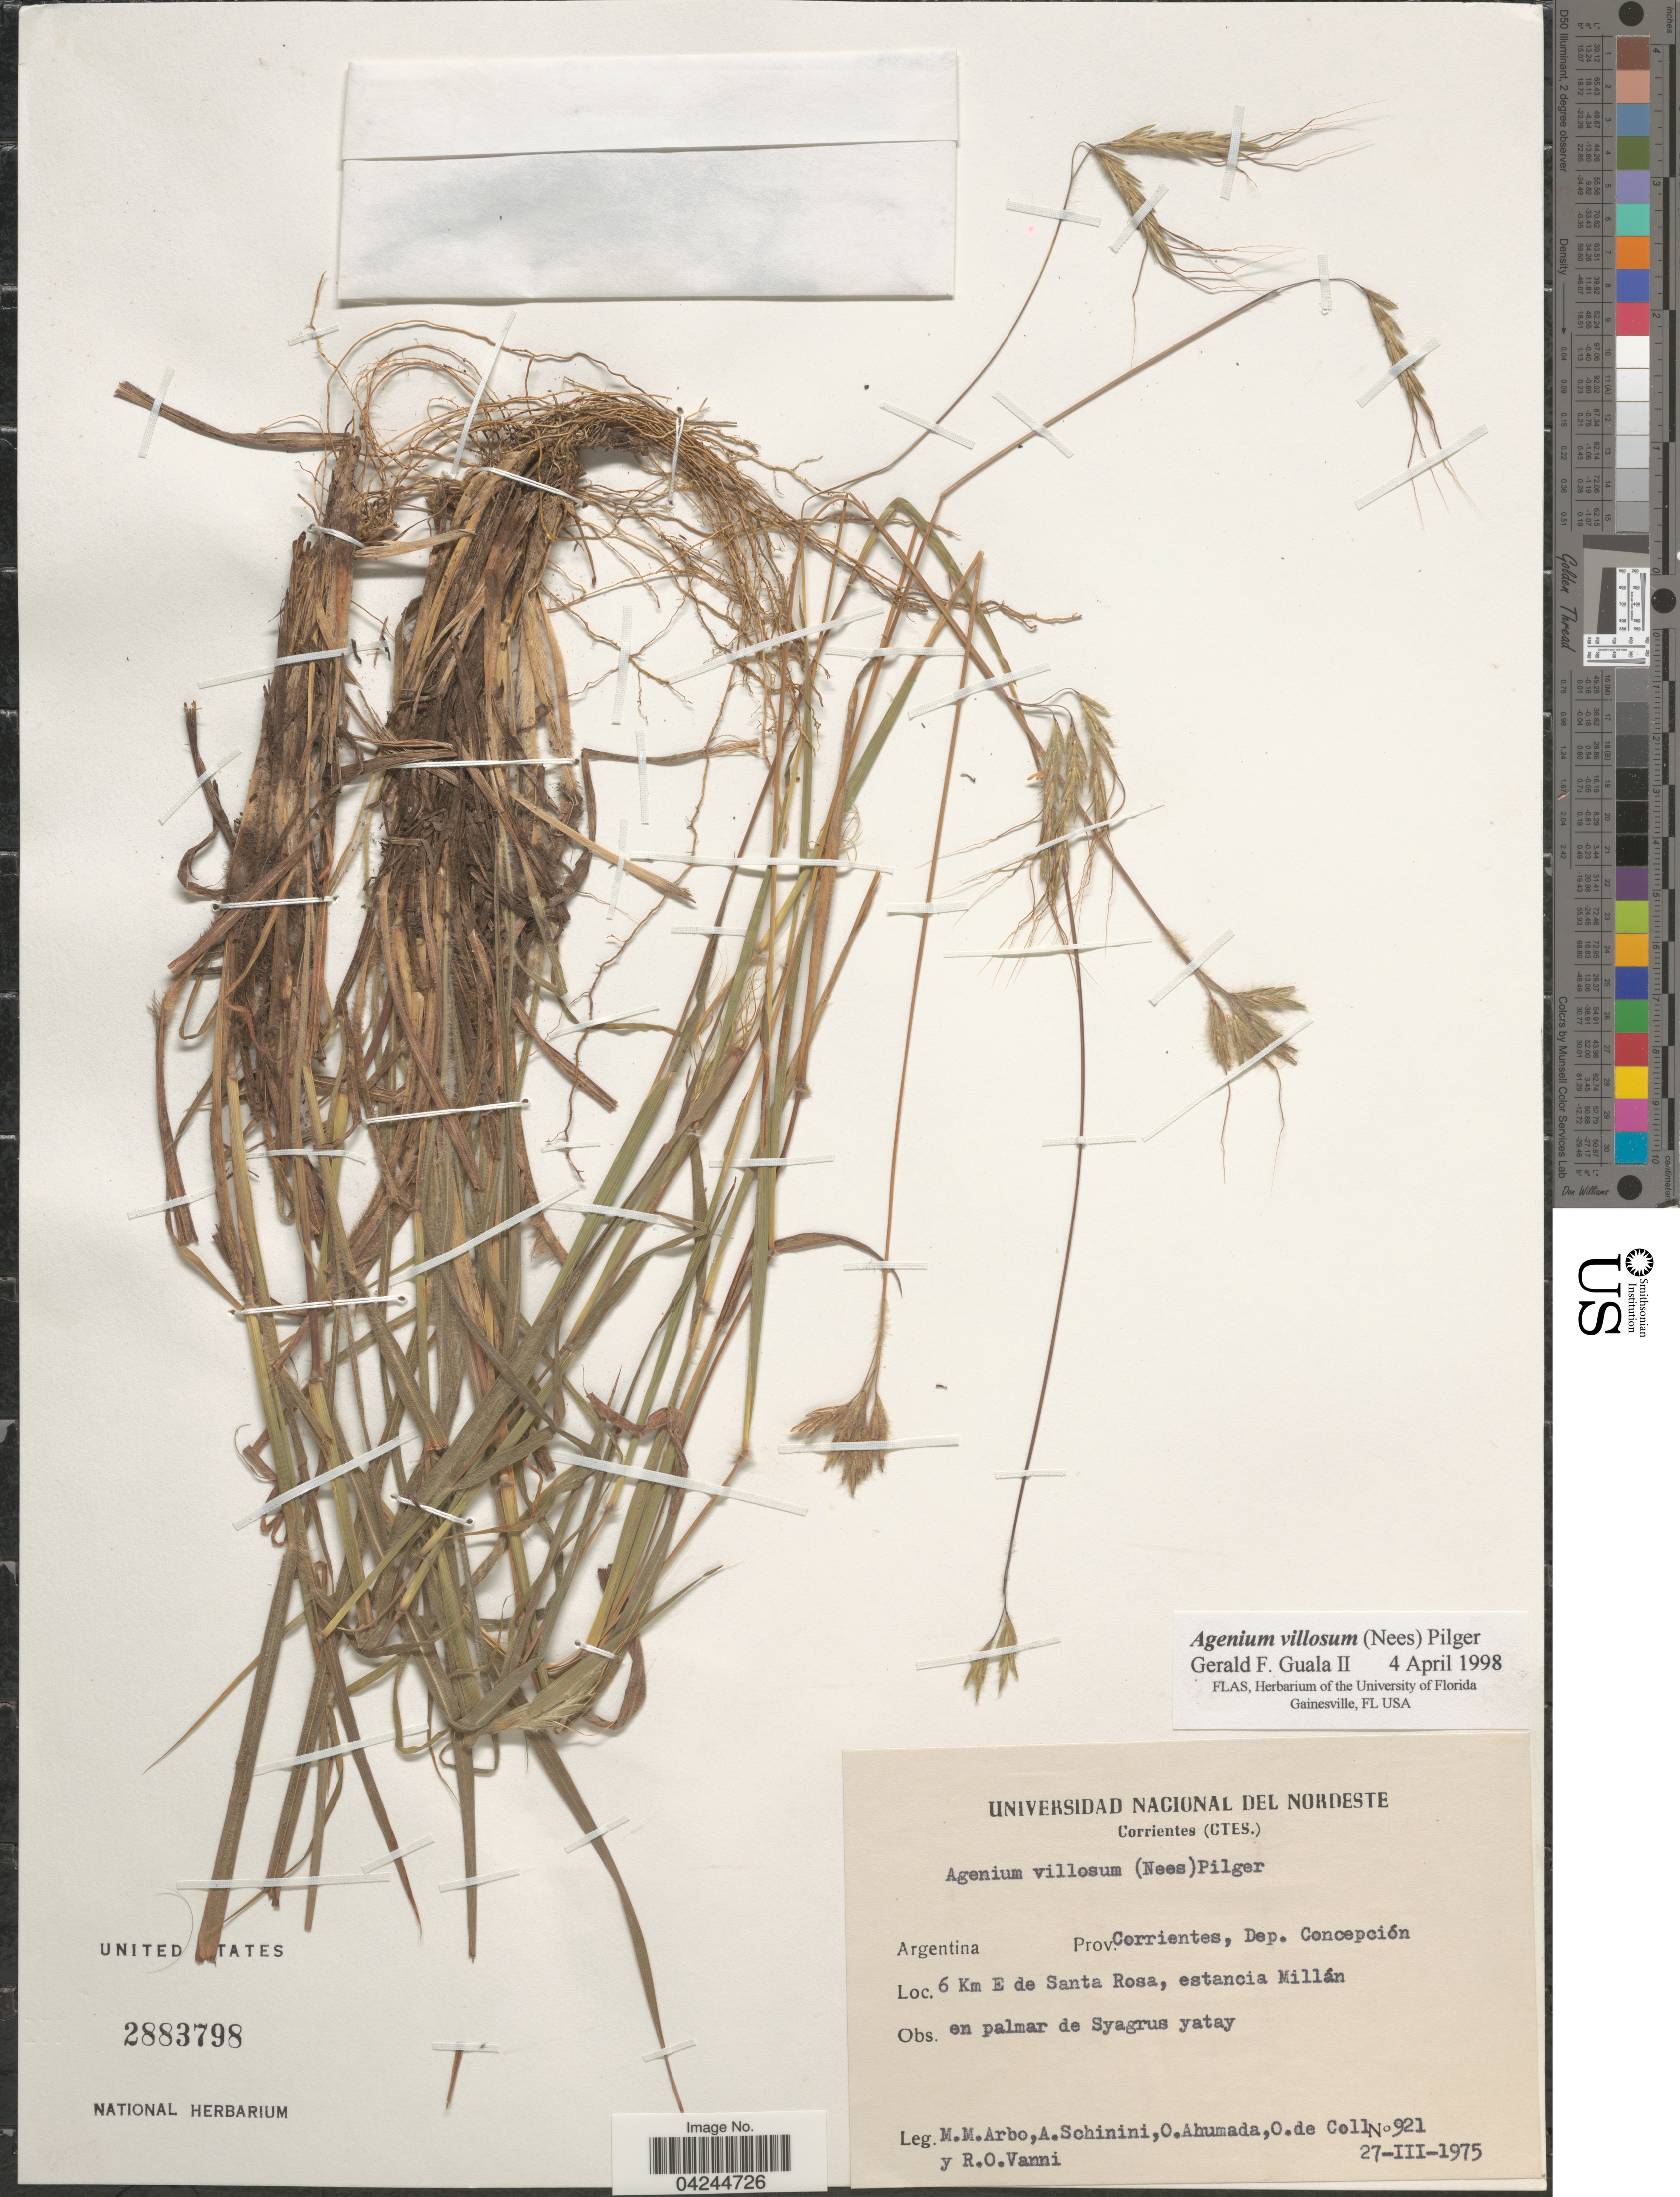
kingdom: Plantae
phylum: Tracheophyta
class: Liliopsida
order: Poales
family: Poaceae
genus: Agenium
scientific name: Agenium villosum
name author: (Nees) Pilg.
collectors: M. M. Arbo, A. Schinini, O. Ahumada, O. Coll & R. O. Vanni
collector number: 921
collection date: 1975-03-27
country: Argentina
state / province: Corrientes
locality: Dep. Concepción. 6 Km E de Santa Rosa, estancia Millán.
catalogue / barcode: US 2883798